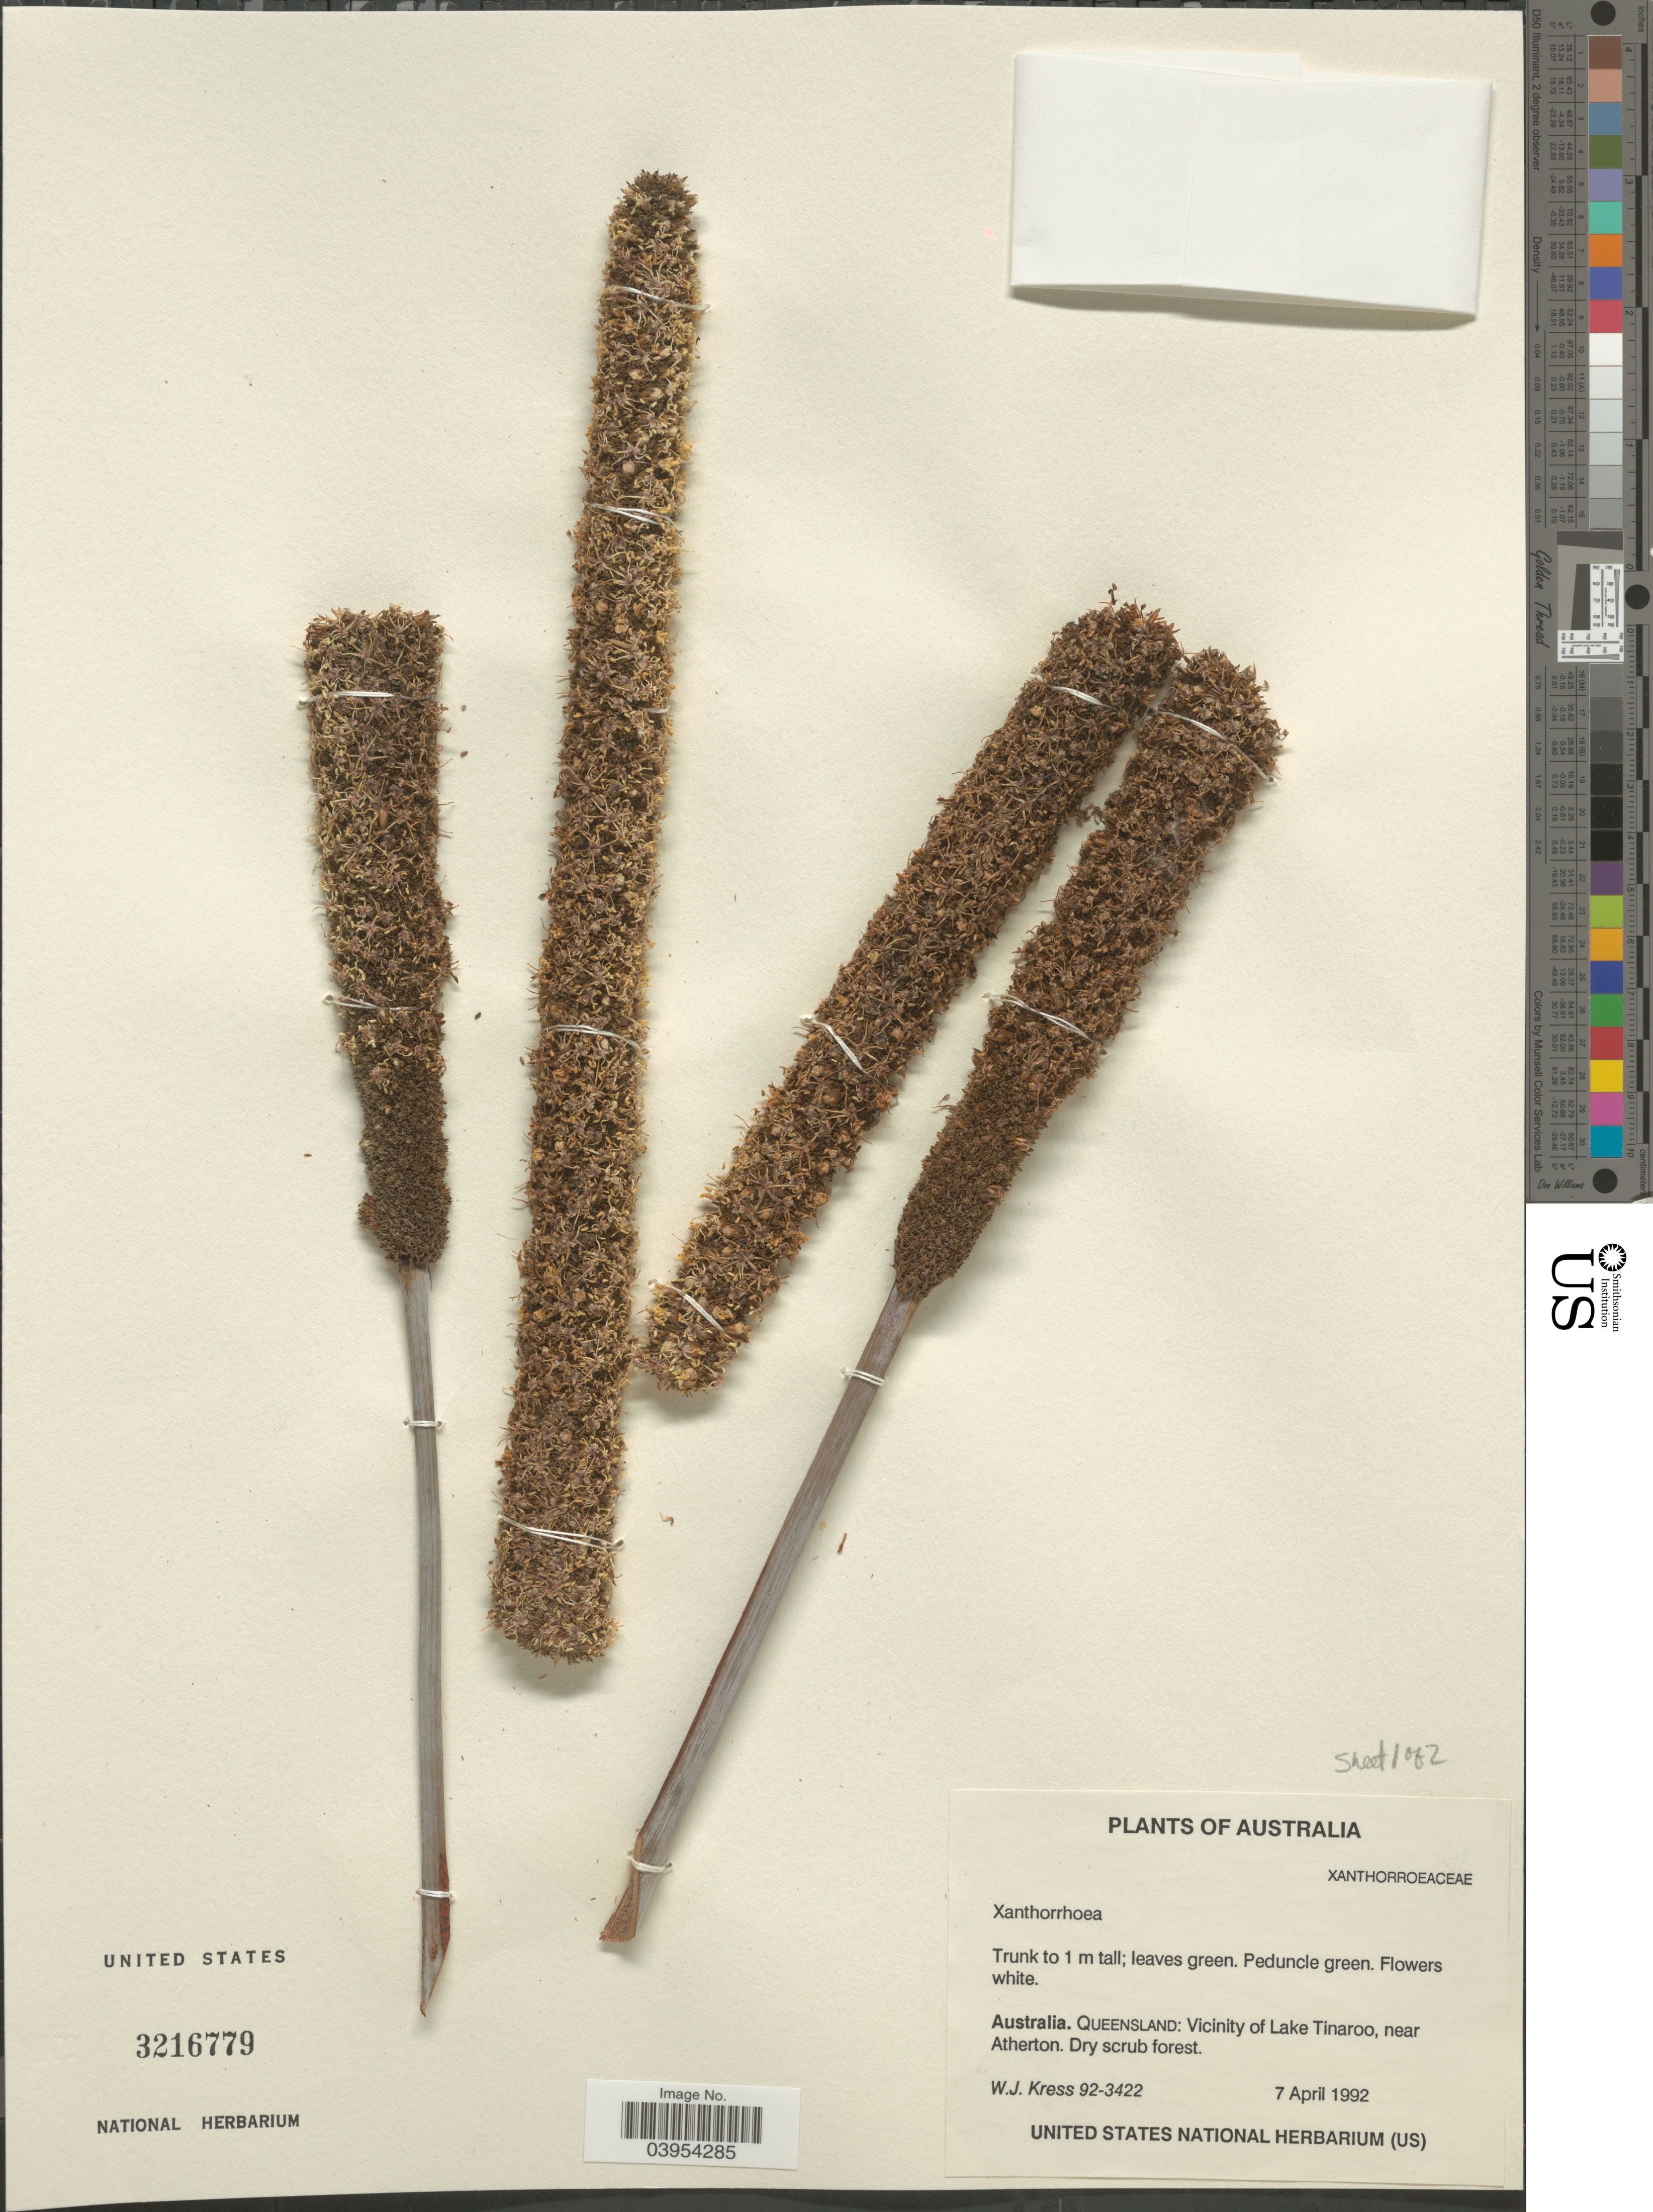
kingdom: Plantae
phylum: Tracheophyta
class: Liliopsida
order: Asparagales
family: Asphodelaceae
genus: Xanthorrhoea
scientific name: Xanthorrhoea sp.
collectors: W. J. Kress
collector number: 92-3422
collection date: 1992-04-07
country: Australia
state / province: Queensland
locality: Vicinity of Lake Tinaroo, near Atherton.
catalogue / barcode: US 3216779